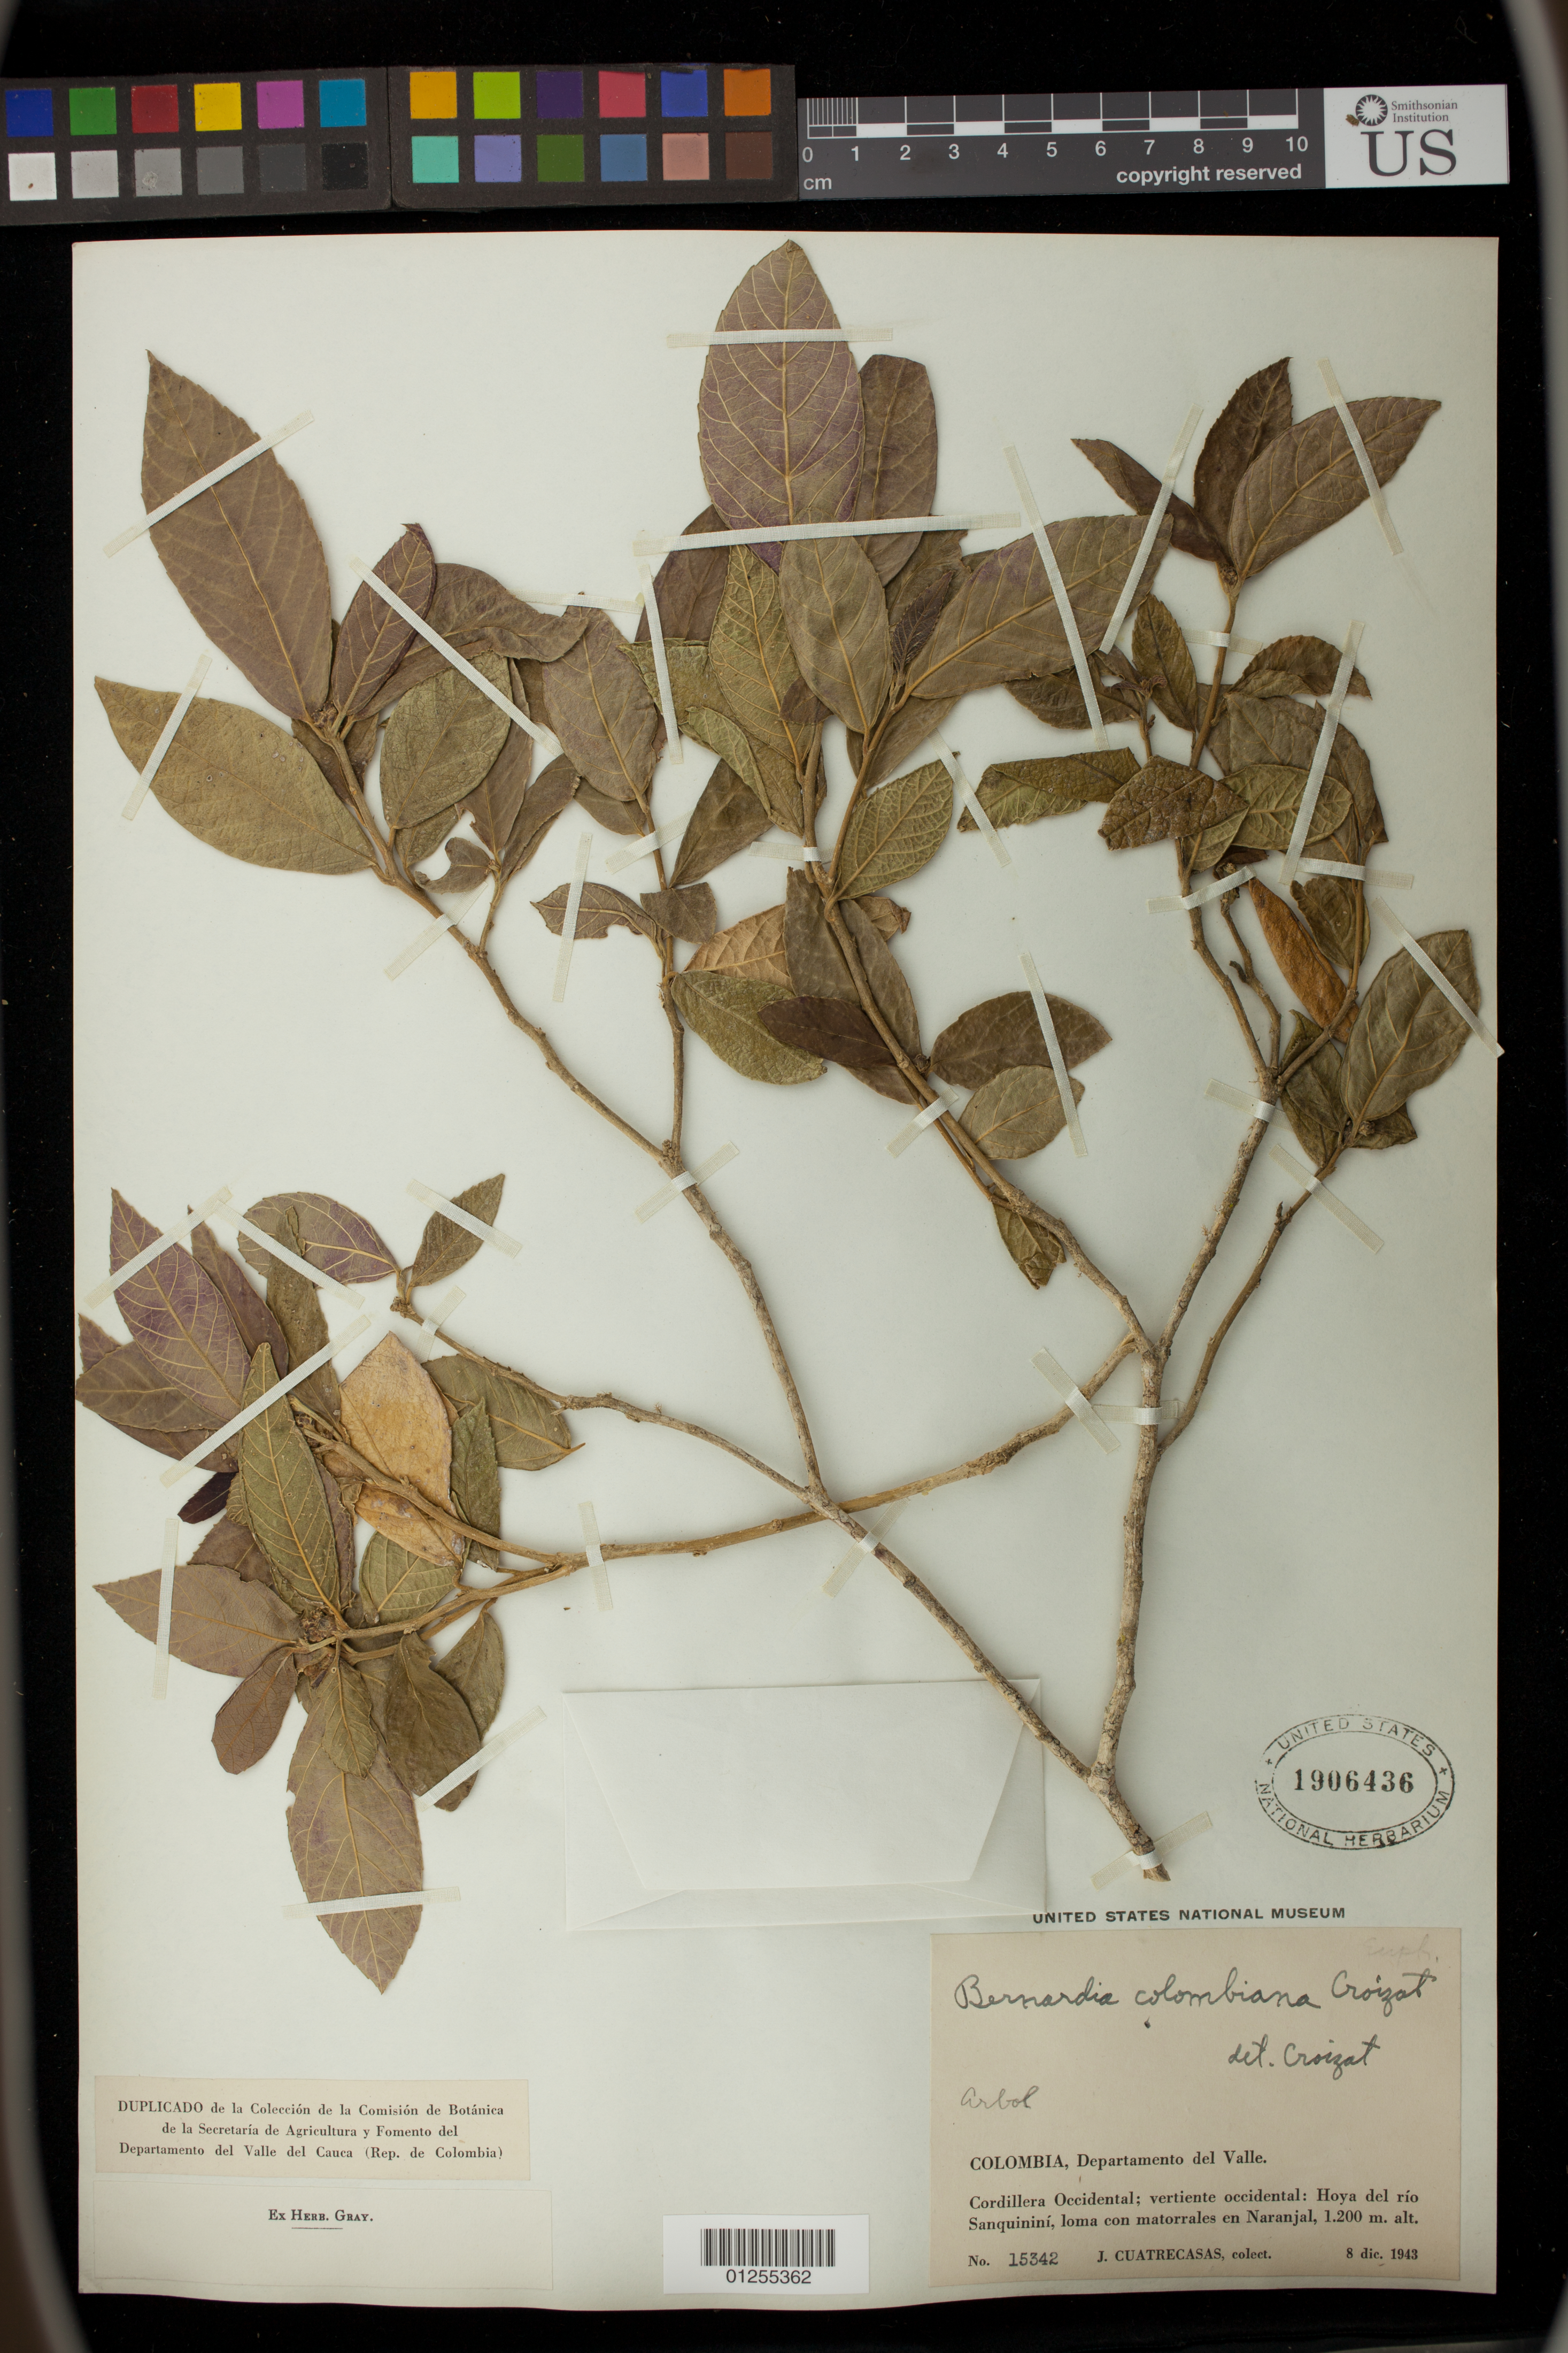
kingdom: Plantae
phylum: Tracheophyta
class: Magnoliopsida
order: Malpighiales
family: Euphorbiaceae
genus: Bernardia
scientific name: Bernardia colombiana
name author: Croizat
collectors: J. Cuatrecasas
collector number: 15342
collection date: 1943-12-08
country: Colombia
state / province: Valle del Cauca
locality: Cordillera Occidental; vertiente occidental: Hoya del rio Sanquinini, loma con matorrales en Naranjal.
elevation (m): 1200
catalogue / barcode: US 1906436